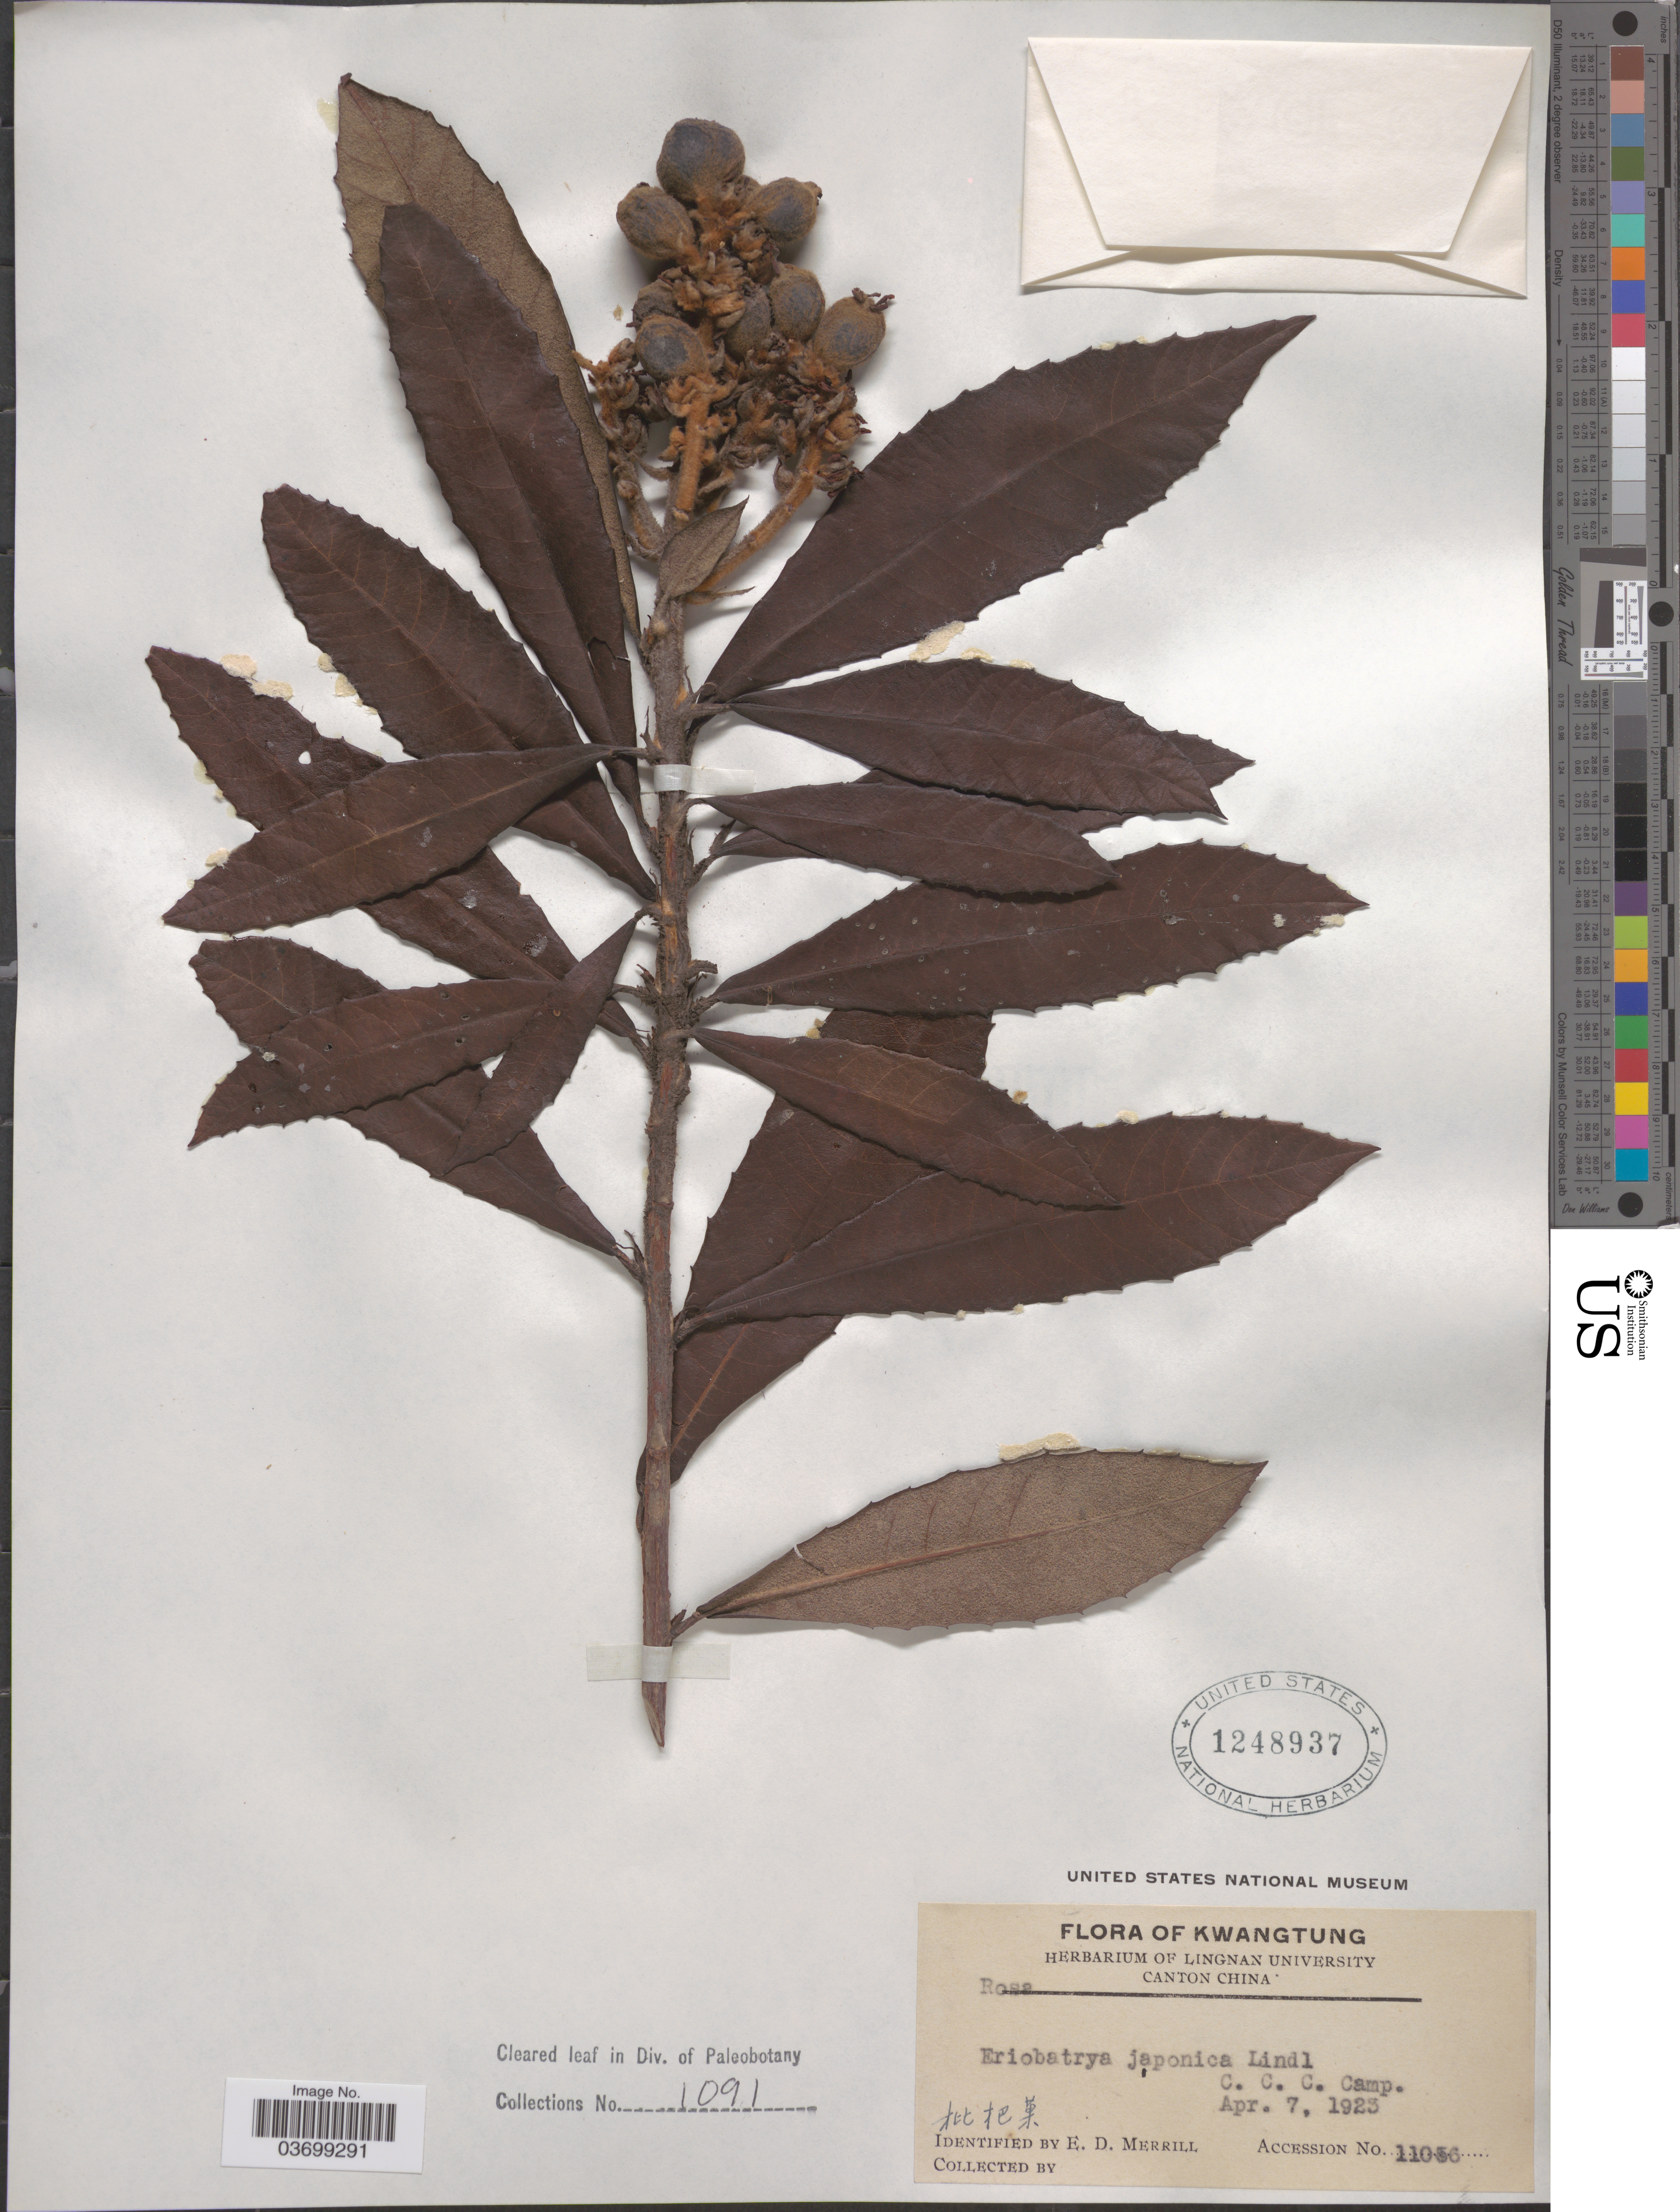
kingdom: Plantae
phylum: Tracheophyta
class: Magnoliopsida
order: Rosales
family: Rosaceae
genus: Rhaphiolepis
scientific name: Rhaphiolepis bibas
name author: (Lour.) Galasso & Banfi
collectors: E. Merrill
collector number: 11056?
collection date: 1923-04-07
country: China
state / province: Guangdong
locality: Kwangtung. C. C. C. Camp. X.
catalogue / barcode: US 1248937